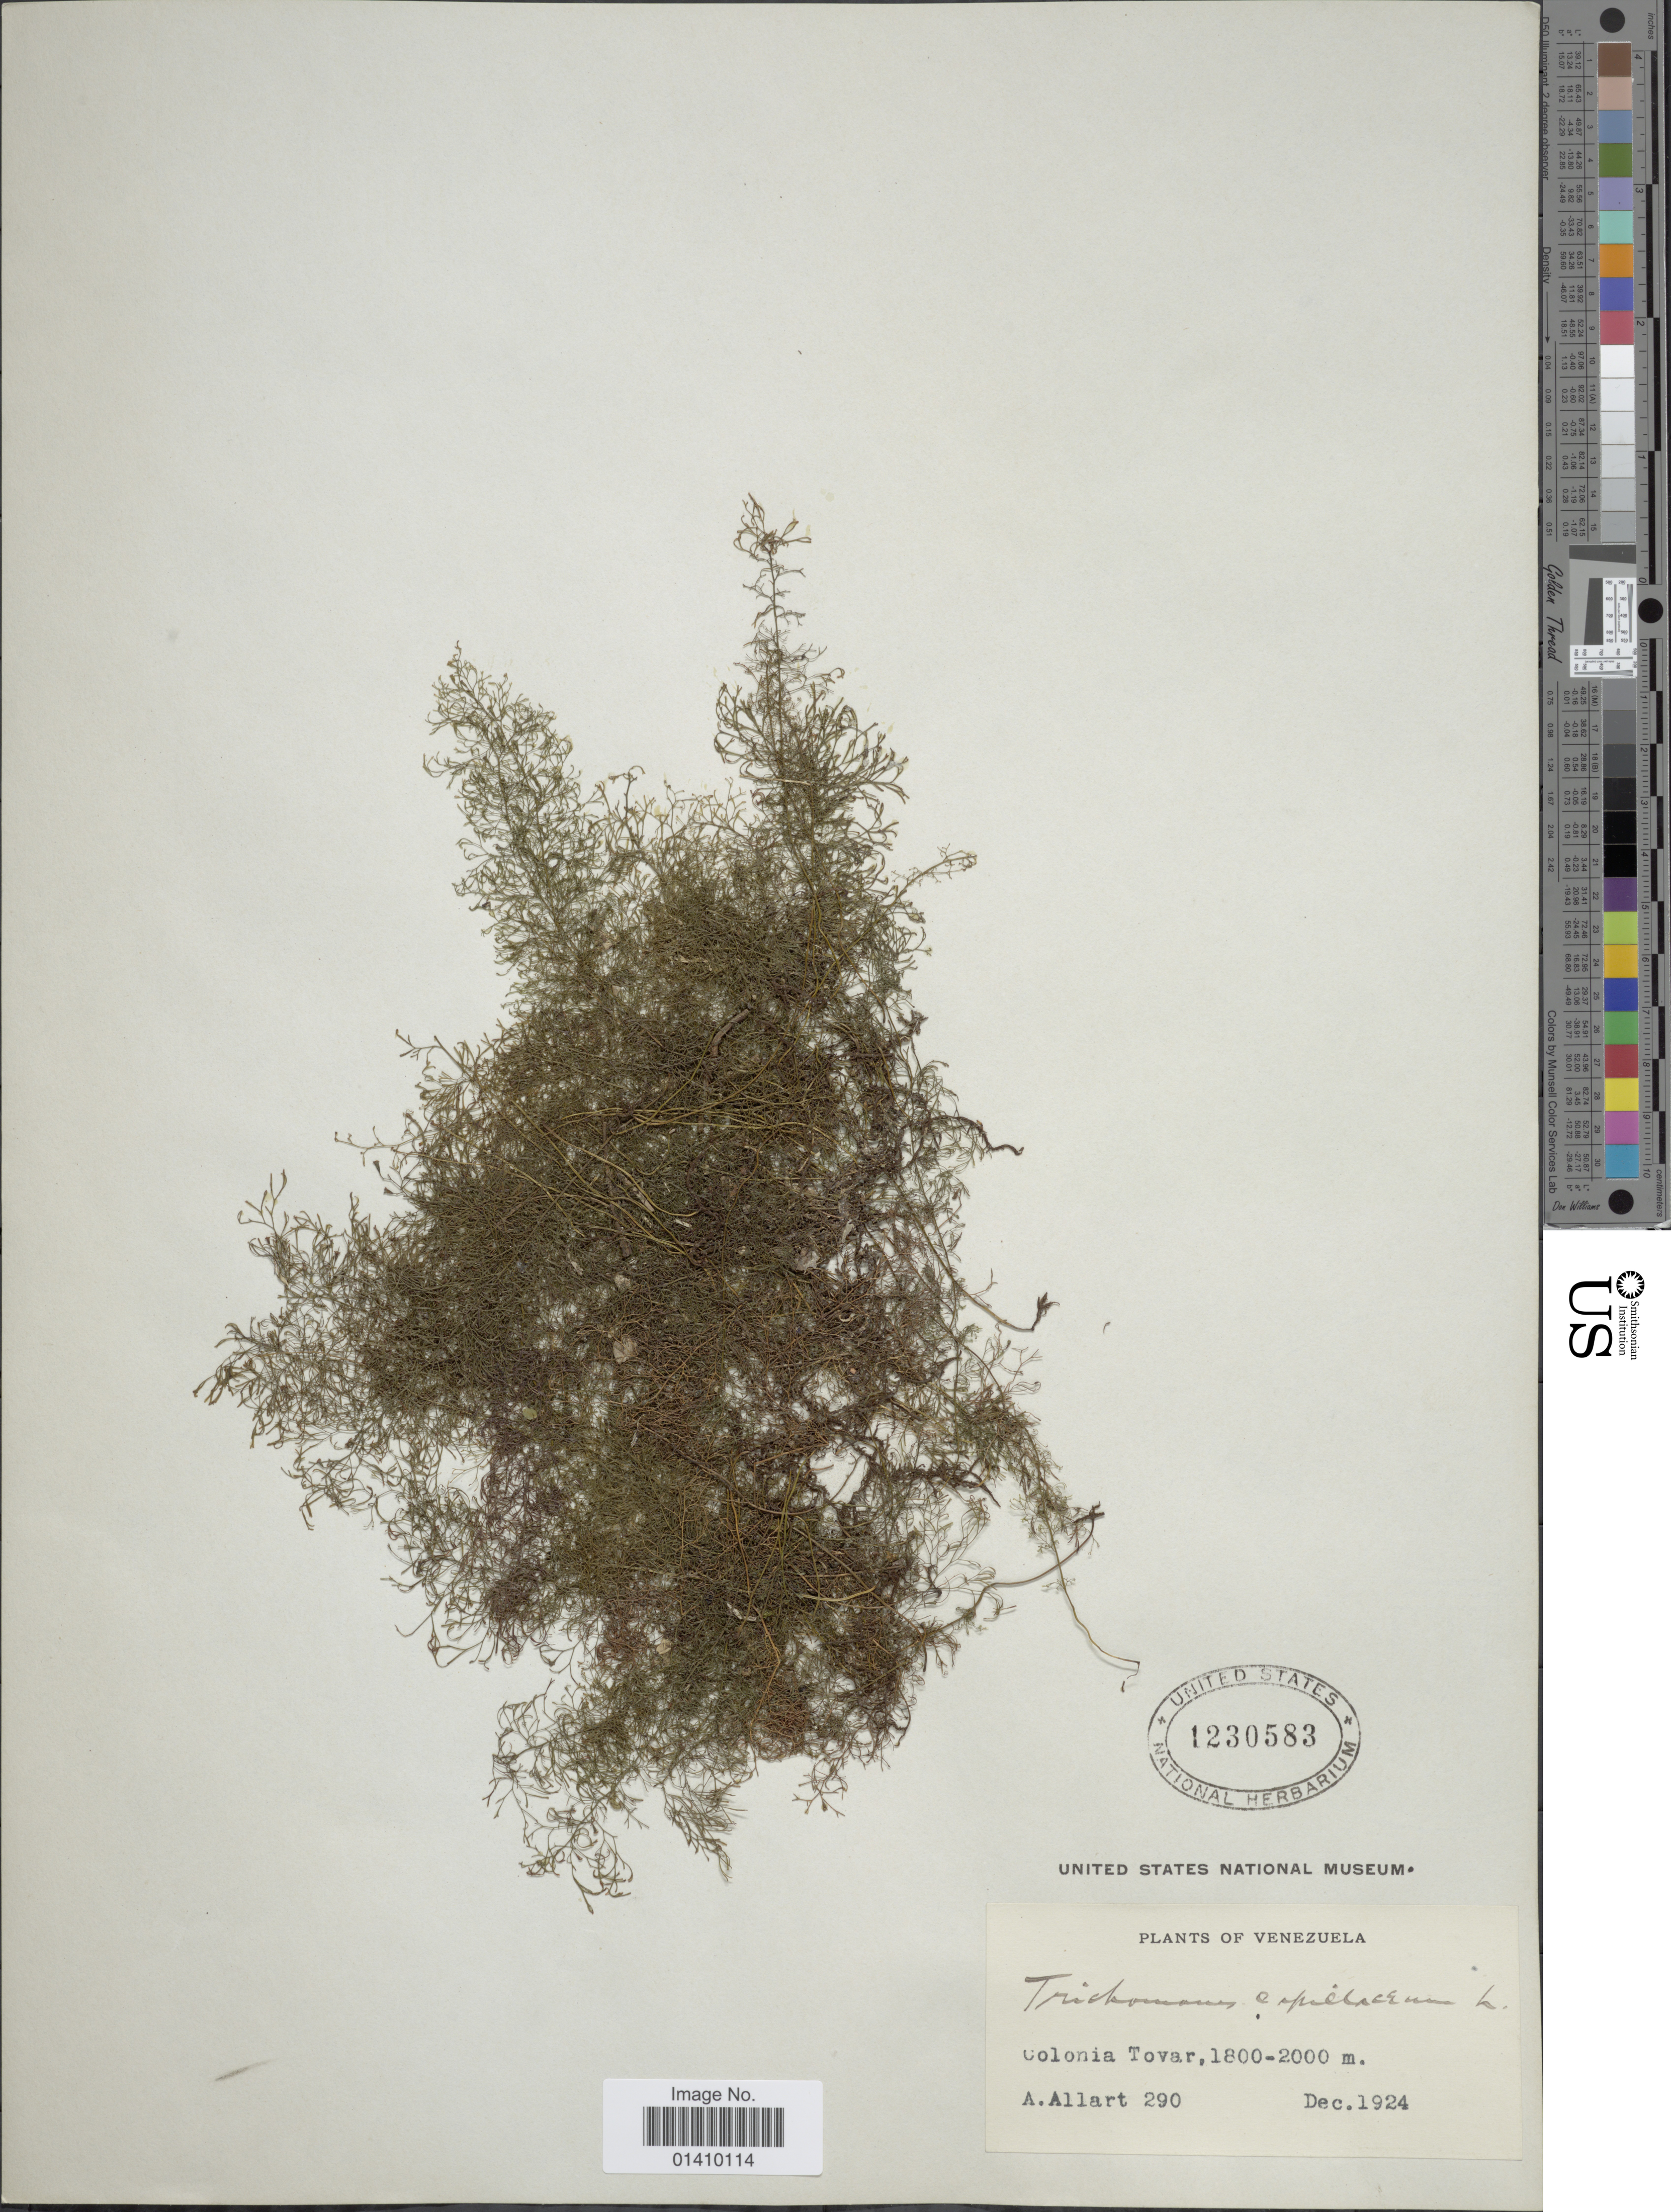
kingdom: Plantae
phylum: Tracheophyta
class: Polypodiopsida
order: Hymenophyllales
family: Hymenophyllaceae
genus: Polyphlebium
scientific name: Polyphlebium capillaceum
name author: (L.) Ebihara & Dubuisson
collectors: A. Allart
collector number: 290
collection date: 1924-12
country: Venezuela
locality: Colonia Tovar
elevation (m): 1800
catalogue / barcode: US 1230583